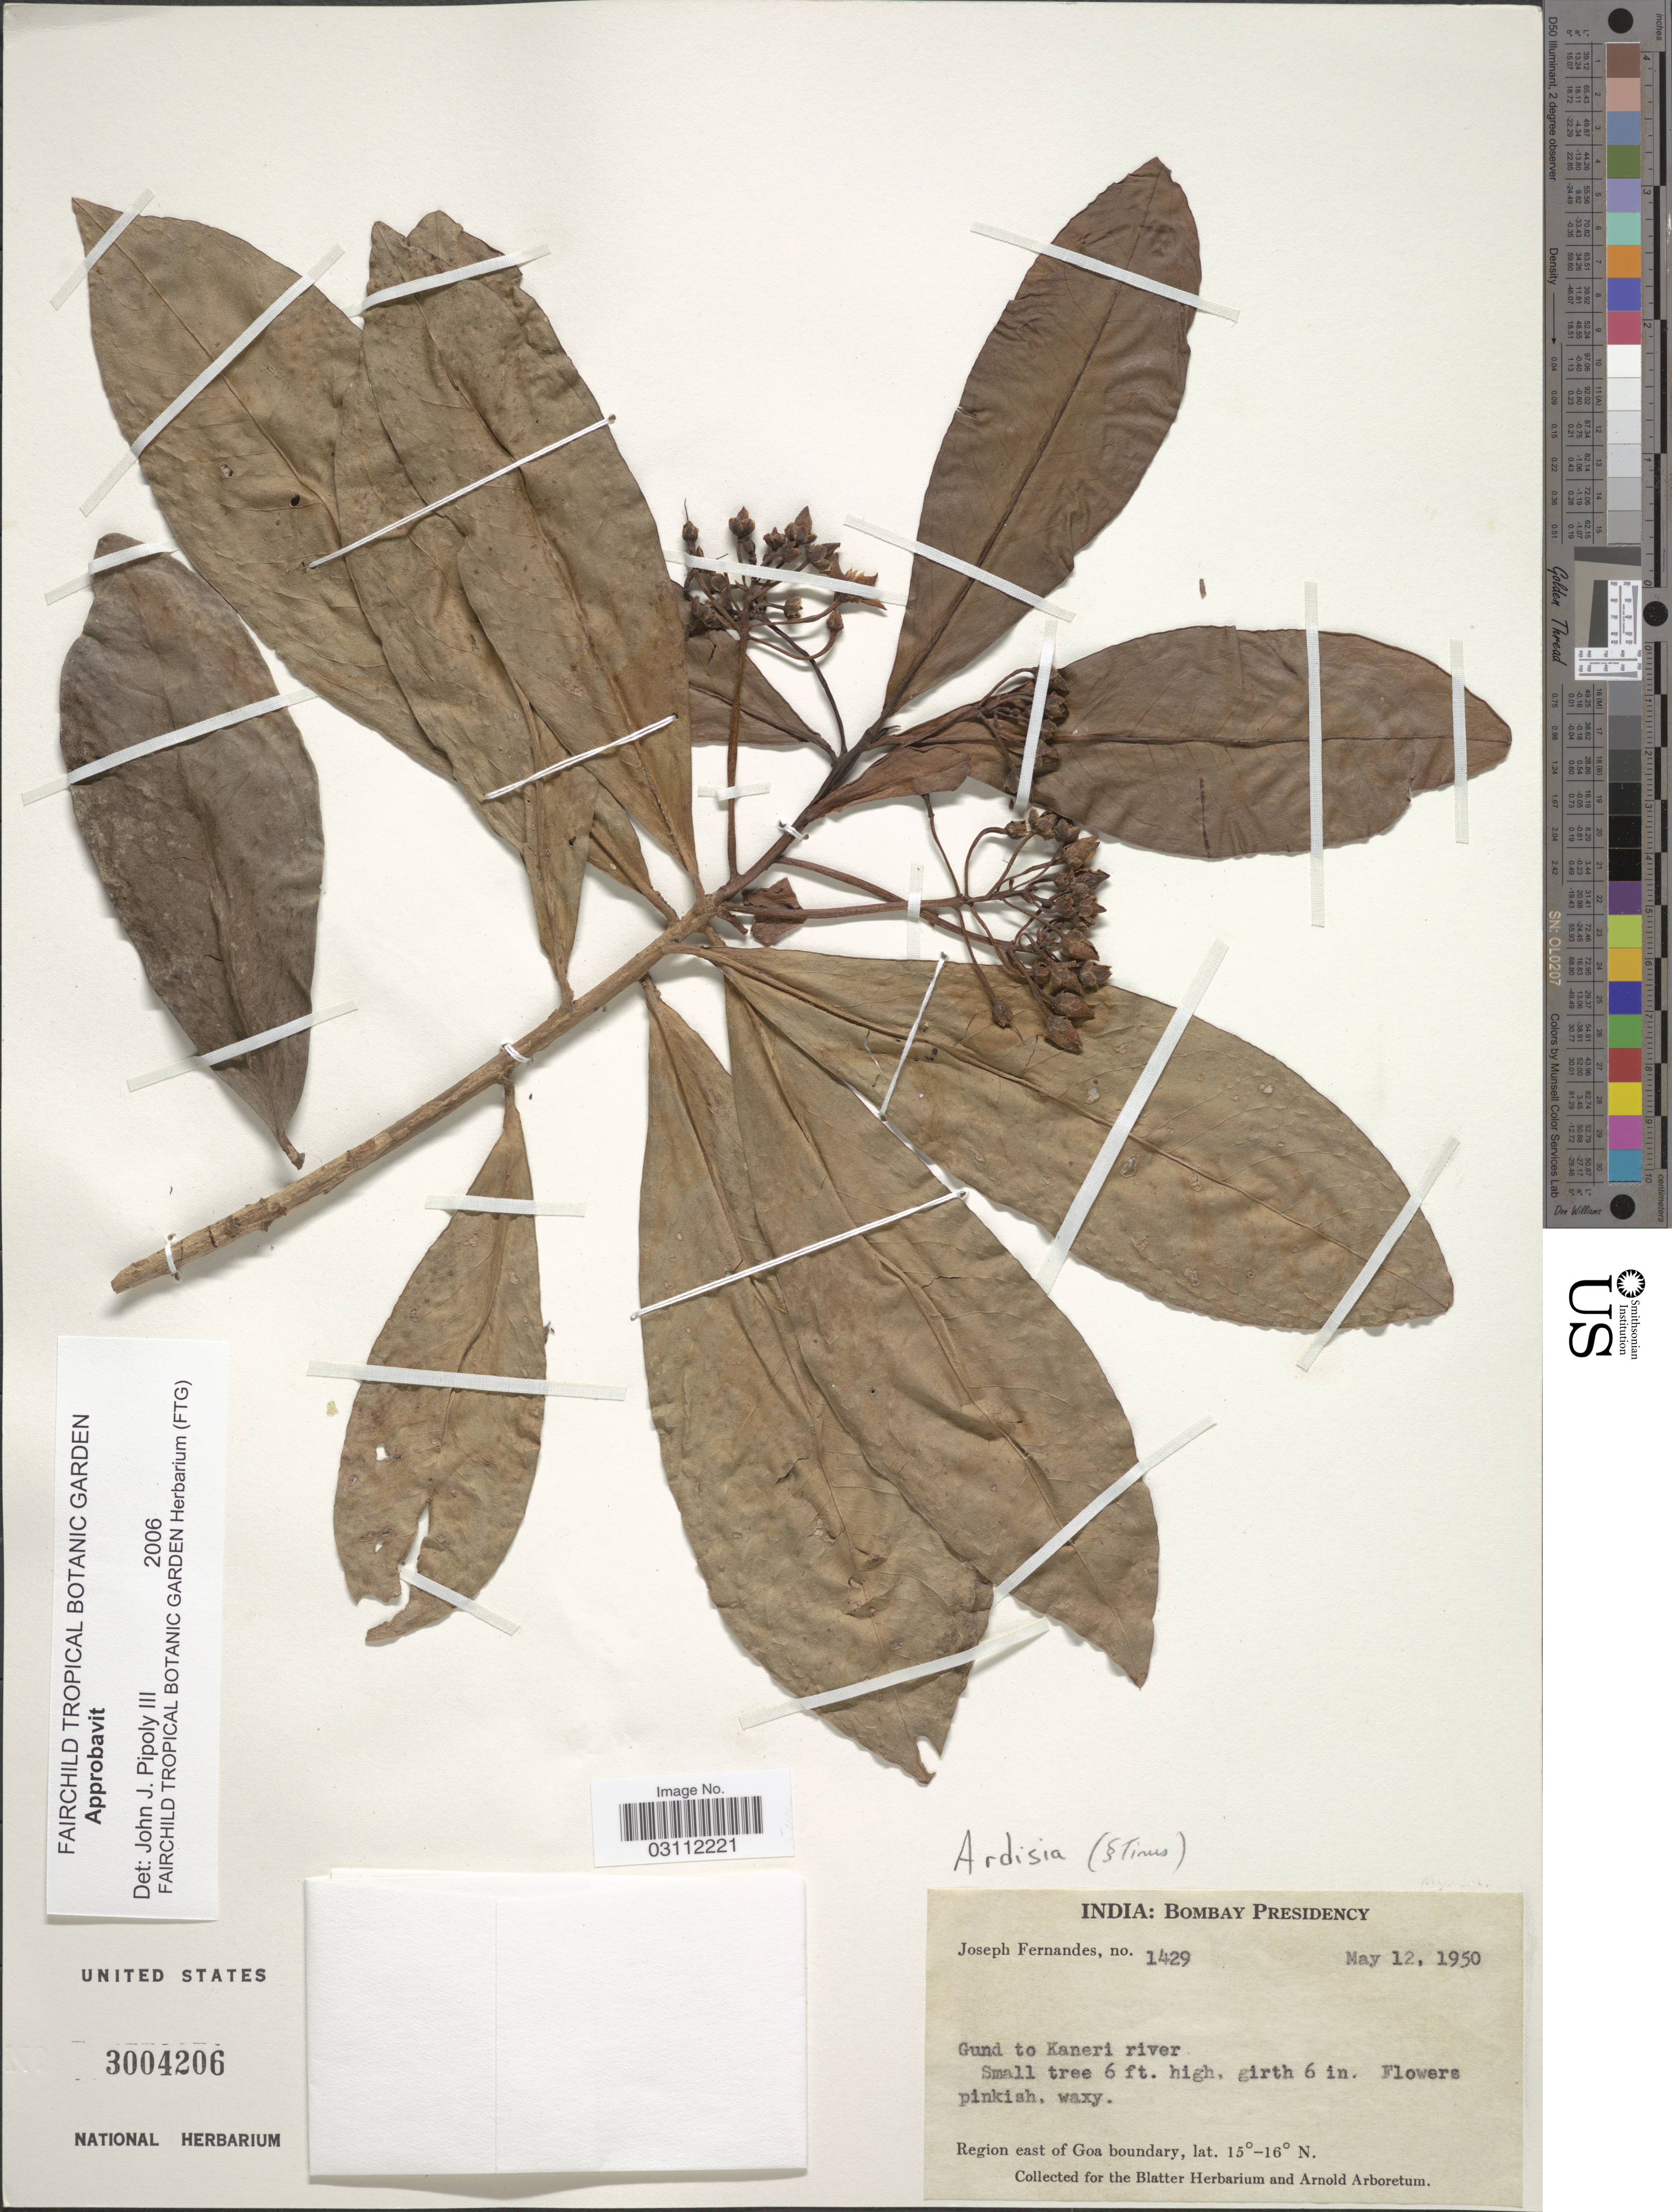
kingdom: Plantae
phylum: Tracheophyta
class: Magnoliopsida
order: Ericales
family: Primulaceae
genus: Ardisia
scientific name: Ardisia sp.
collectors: J. Fernandes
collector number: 1429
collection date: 1950-05-12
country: India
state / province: Goa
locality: Bombay Presidency. Gund to Kaneri river. Region east of Goa boundary.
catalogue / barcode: US 3004206